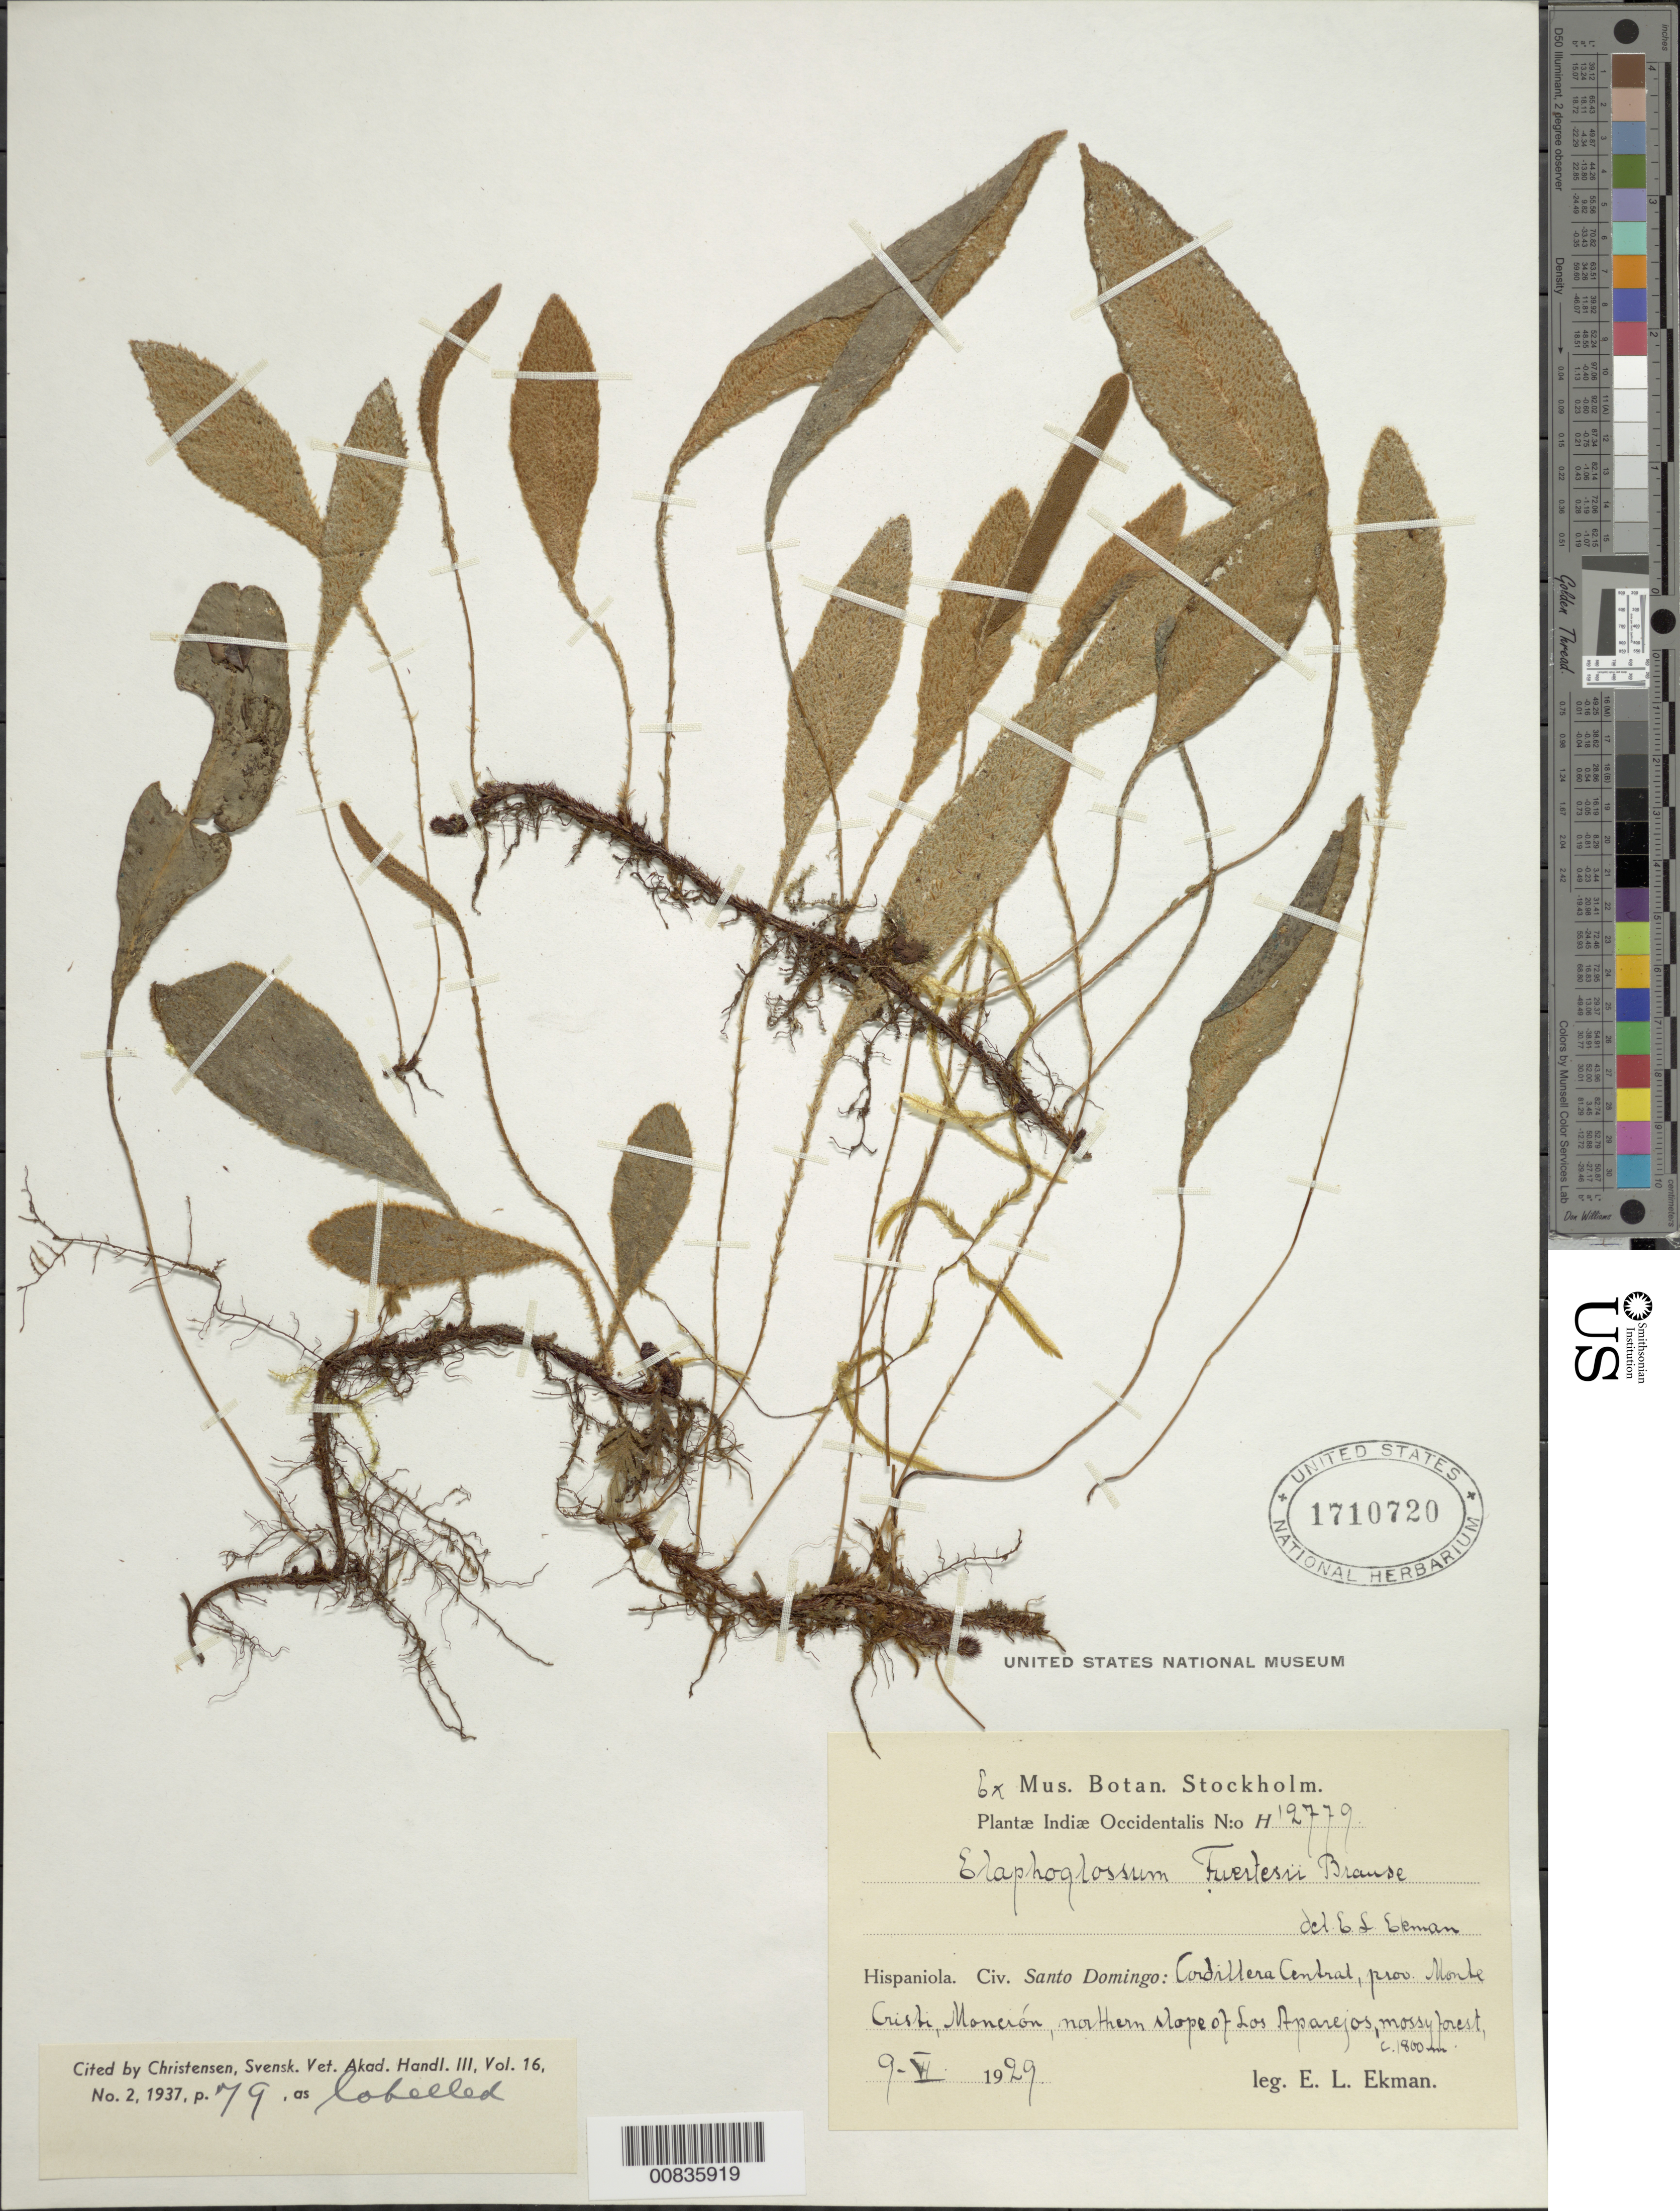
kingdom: Plantae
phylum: Tracheophyta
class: Polypodiopsida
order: Polypodiales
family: Dryopteridaceae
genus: Elaphoglossum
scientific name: Elaphoglossum fuertesii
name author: Brause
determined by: Christensen, C. F. A.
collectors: E. L. Ekman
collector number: H 12779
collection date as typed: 09 Jun 1929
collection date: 1929-06-09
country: Dominican Republic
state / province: Monte Cristi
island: Hispaniola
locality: Cordillera Central, Monción, N slope of Los Aparejos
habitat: Mossy forest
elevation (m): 1800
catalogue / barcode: US 1710720